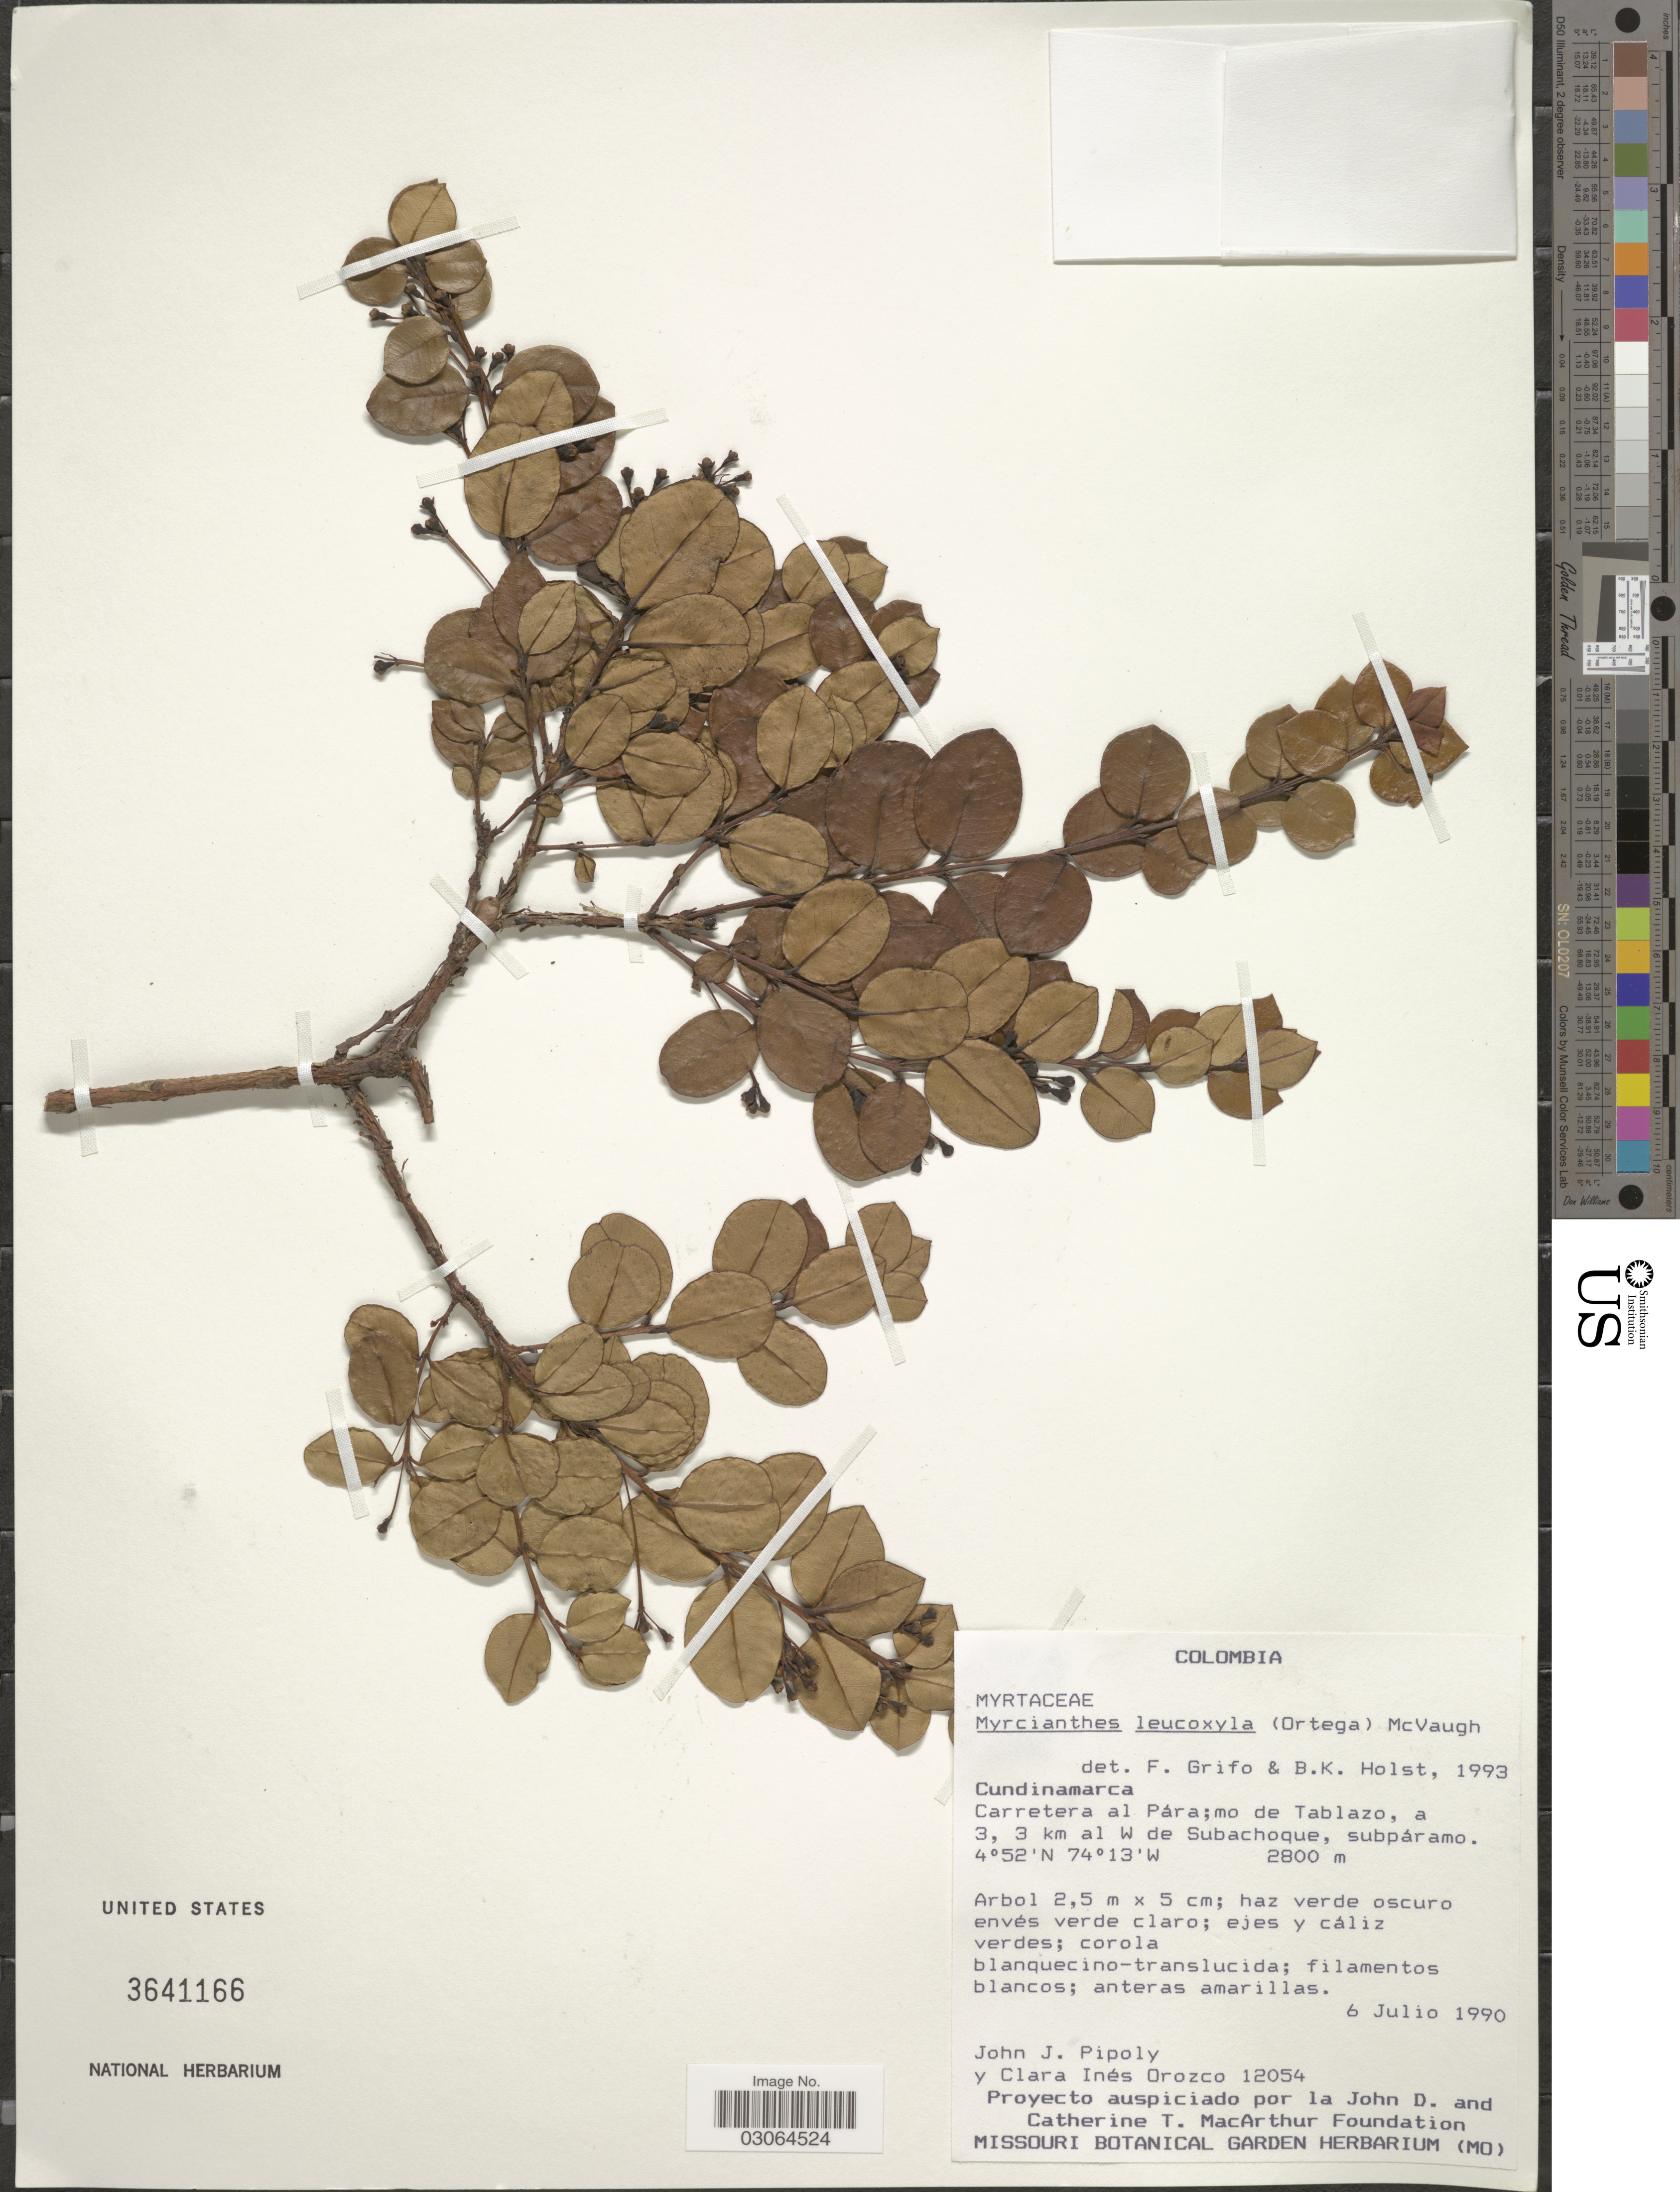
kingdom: Plantae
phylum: Tracheophyta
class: Magnoliopsida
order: Myrtales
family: Myrtaceae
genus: Myrcianthes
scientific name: Myrcianthes leucoxyla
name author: (Ortega) McVaugh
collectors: J. J. Pipoly & C. I. Orozco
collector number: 12054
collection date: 1990-07-06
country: Colombia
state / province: Cundinamarca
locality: Carretera al Pára; mo de Tablazo, a 3.3 km al W de Subachoque, subpáramo.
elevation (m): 2800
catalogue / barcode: US 3641166